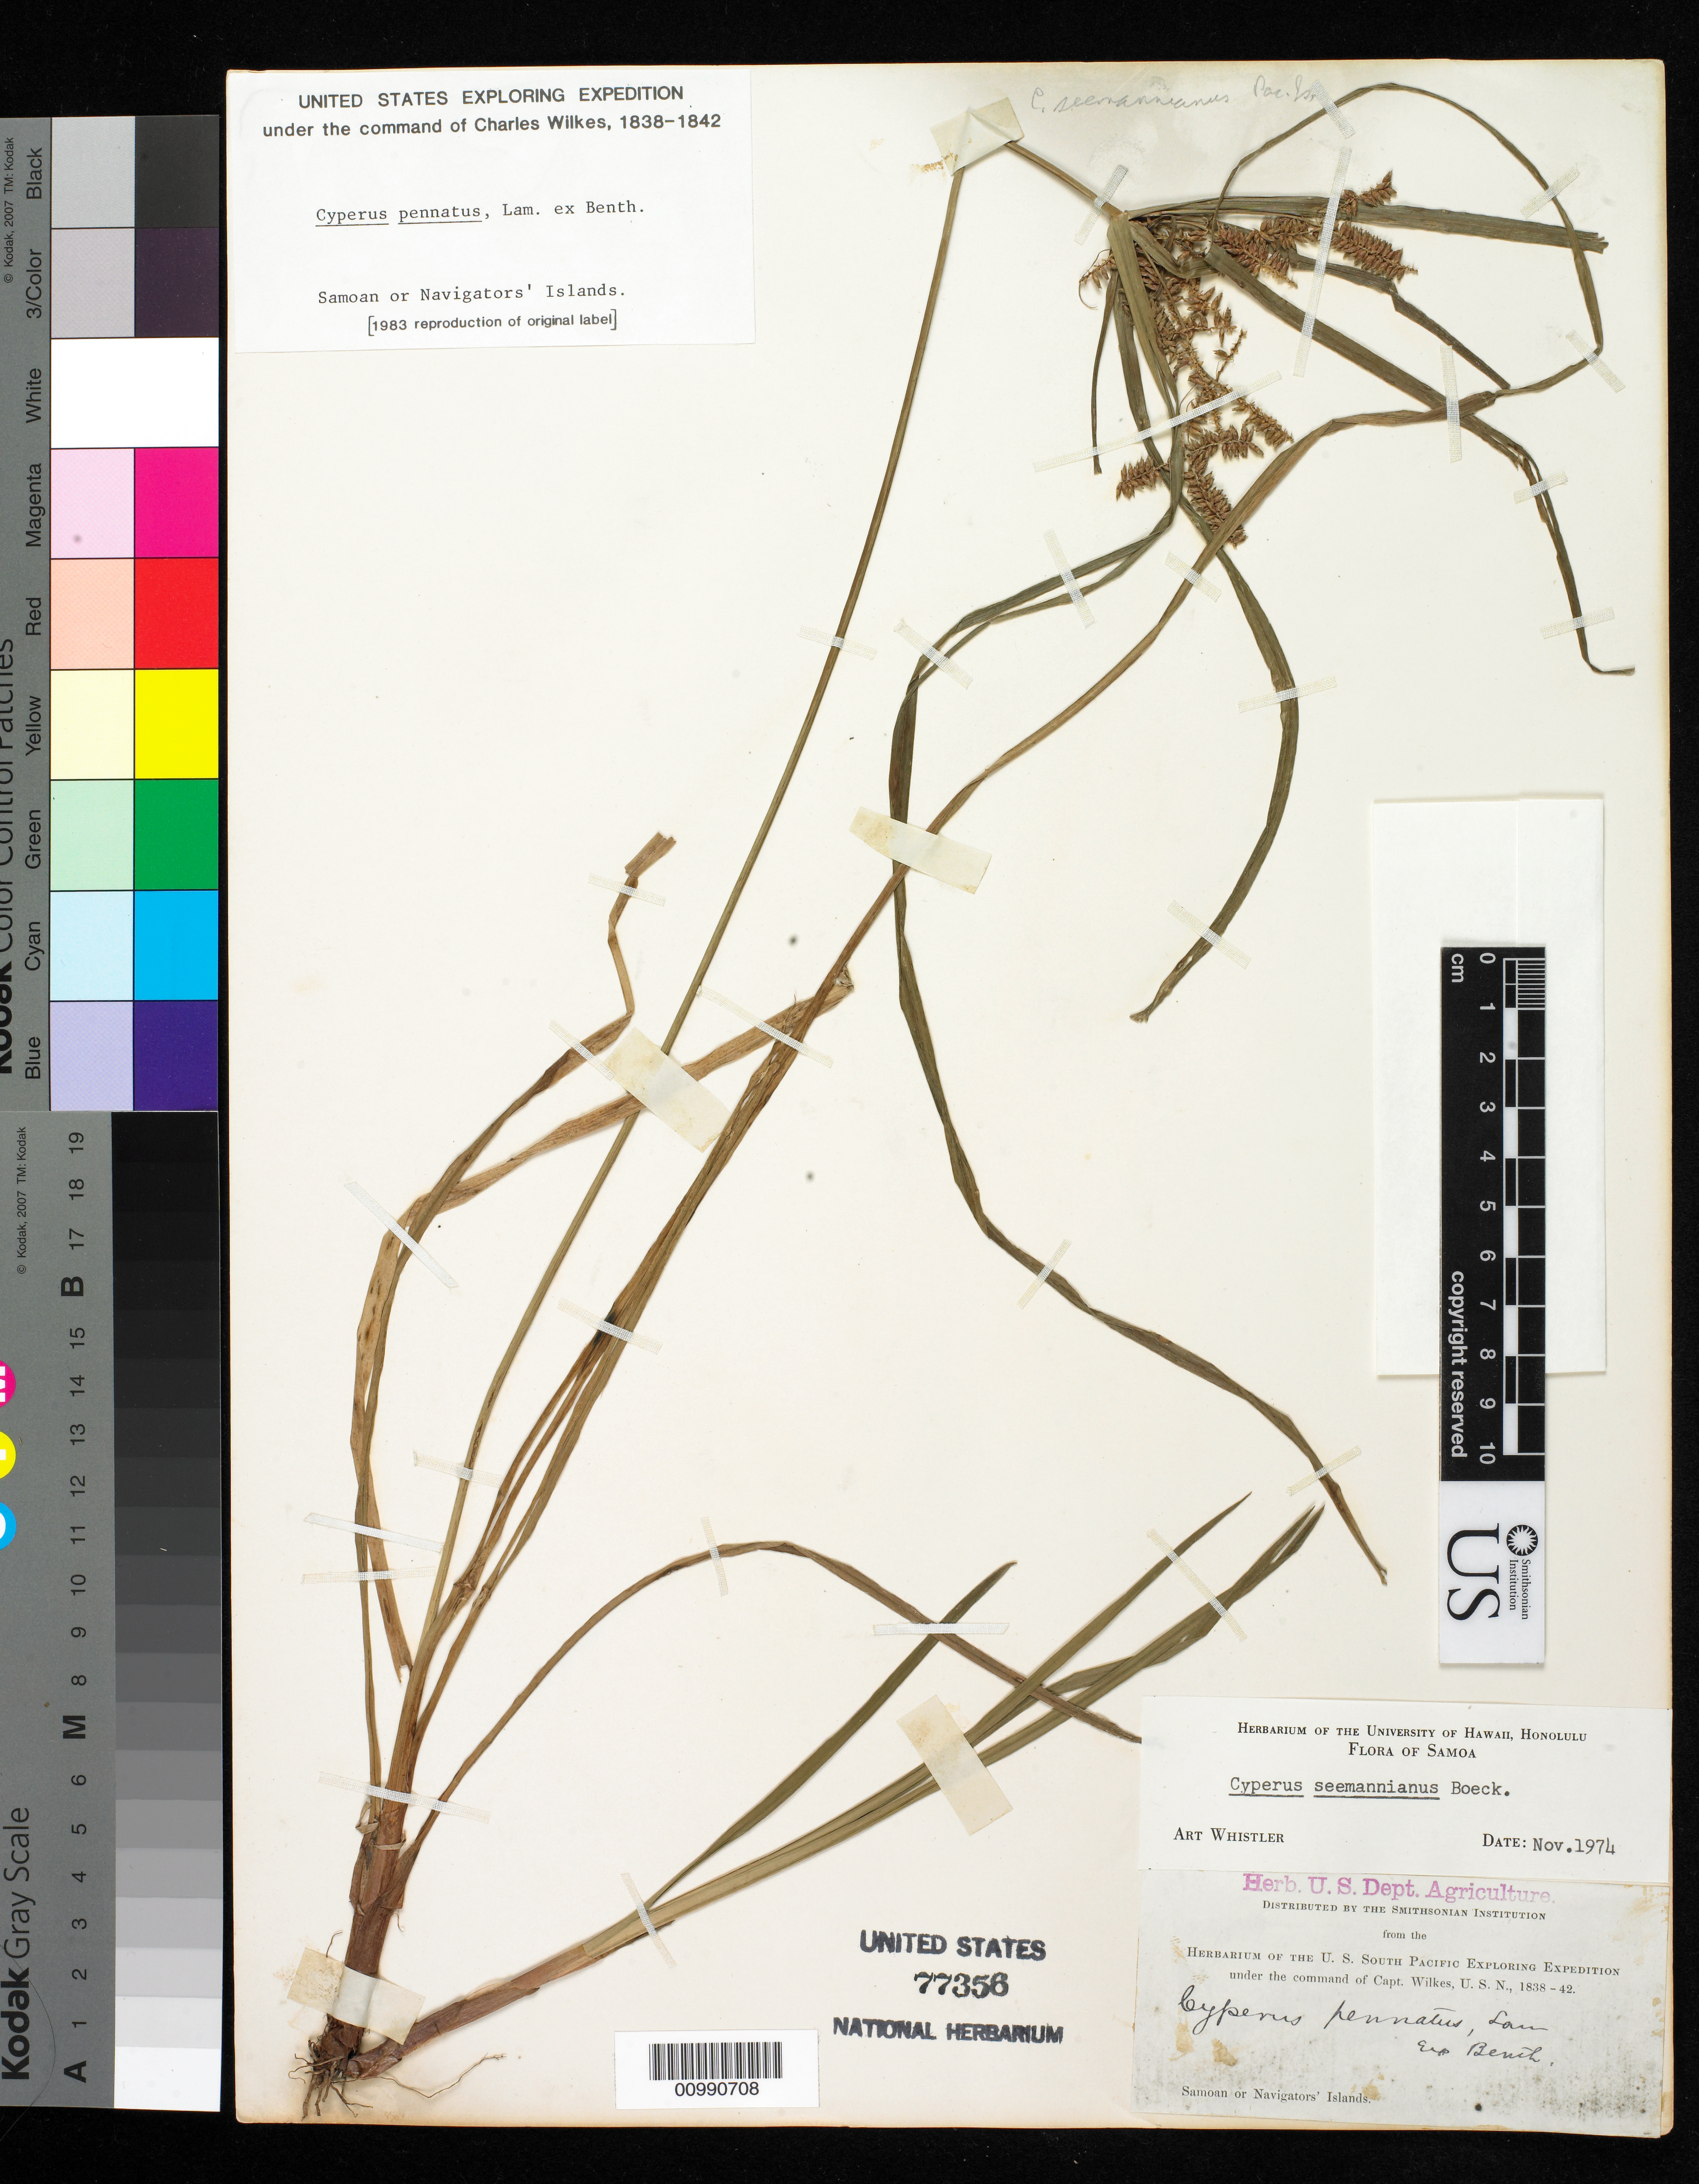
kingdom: Plantae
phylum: Tracheophyta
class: Liliopsida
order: Poales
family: Cyperaceae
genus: Cyperus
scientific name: Cyperus seemannianus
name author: Boeckeler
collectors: Wilkes Explor. Exped.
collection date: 1838/1842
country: American Samoa / Samoa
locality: Samoan or Navigator's Islands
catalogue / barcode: US 77356